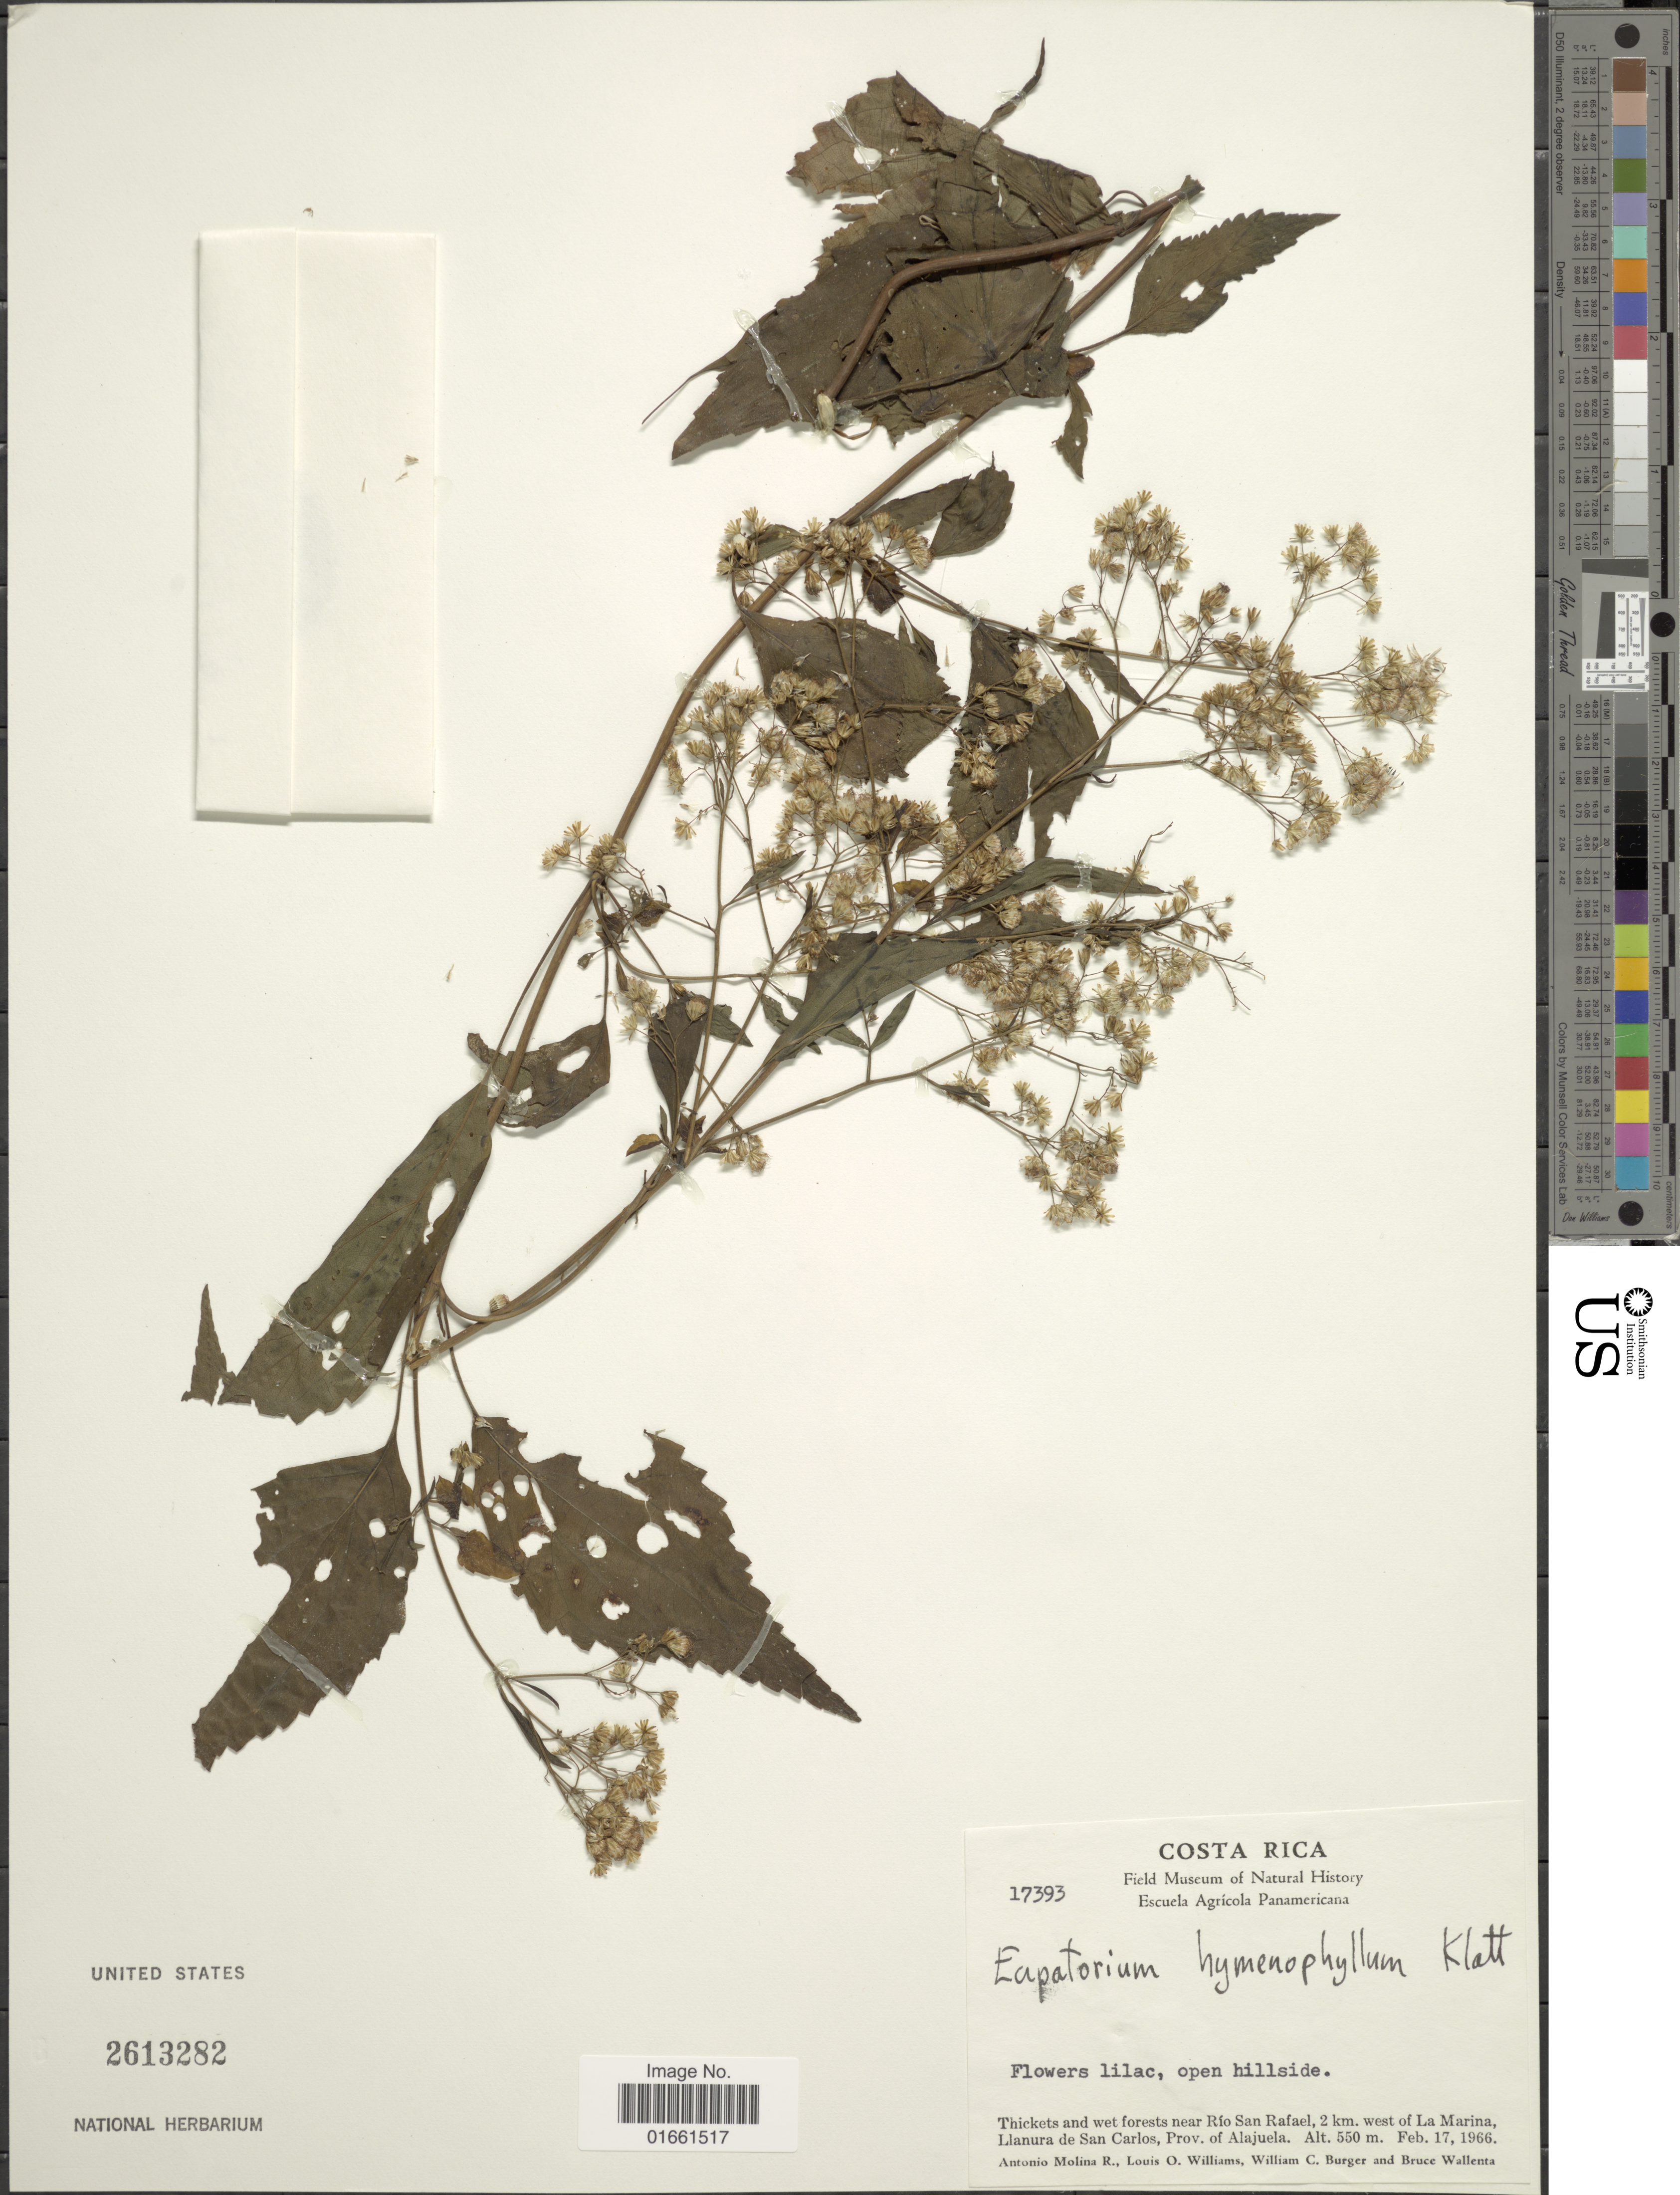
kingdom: Plantae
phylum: Tracheophyta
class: Magnoliopsida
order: Asterales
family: Asteraceae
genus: Fleischmannia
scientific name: Fleischmannia hymenophylla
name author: (Klatt) R.M. King & H. Rob.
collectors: A. Molina R., L. O. Williams, W. Burger & B. Wallenta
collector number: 17393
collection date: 1966-02-17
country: Costa Rica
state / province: Alajuela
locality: Thickets and wet forest near Rio San Rafael, 2 km west of La Marina, Llanura de San Carlos, Prov of Alajuela.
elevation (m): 550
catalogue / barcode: US 2613282